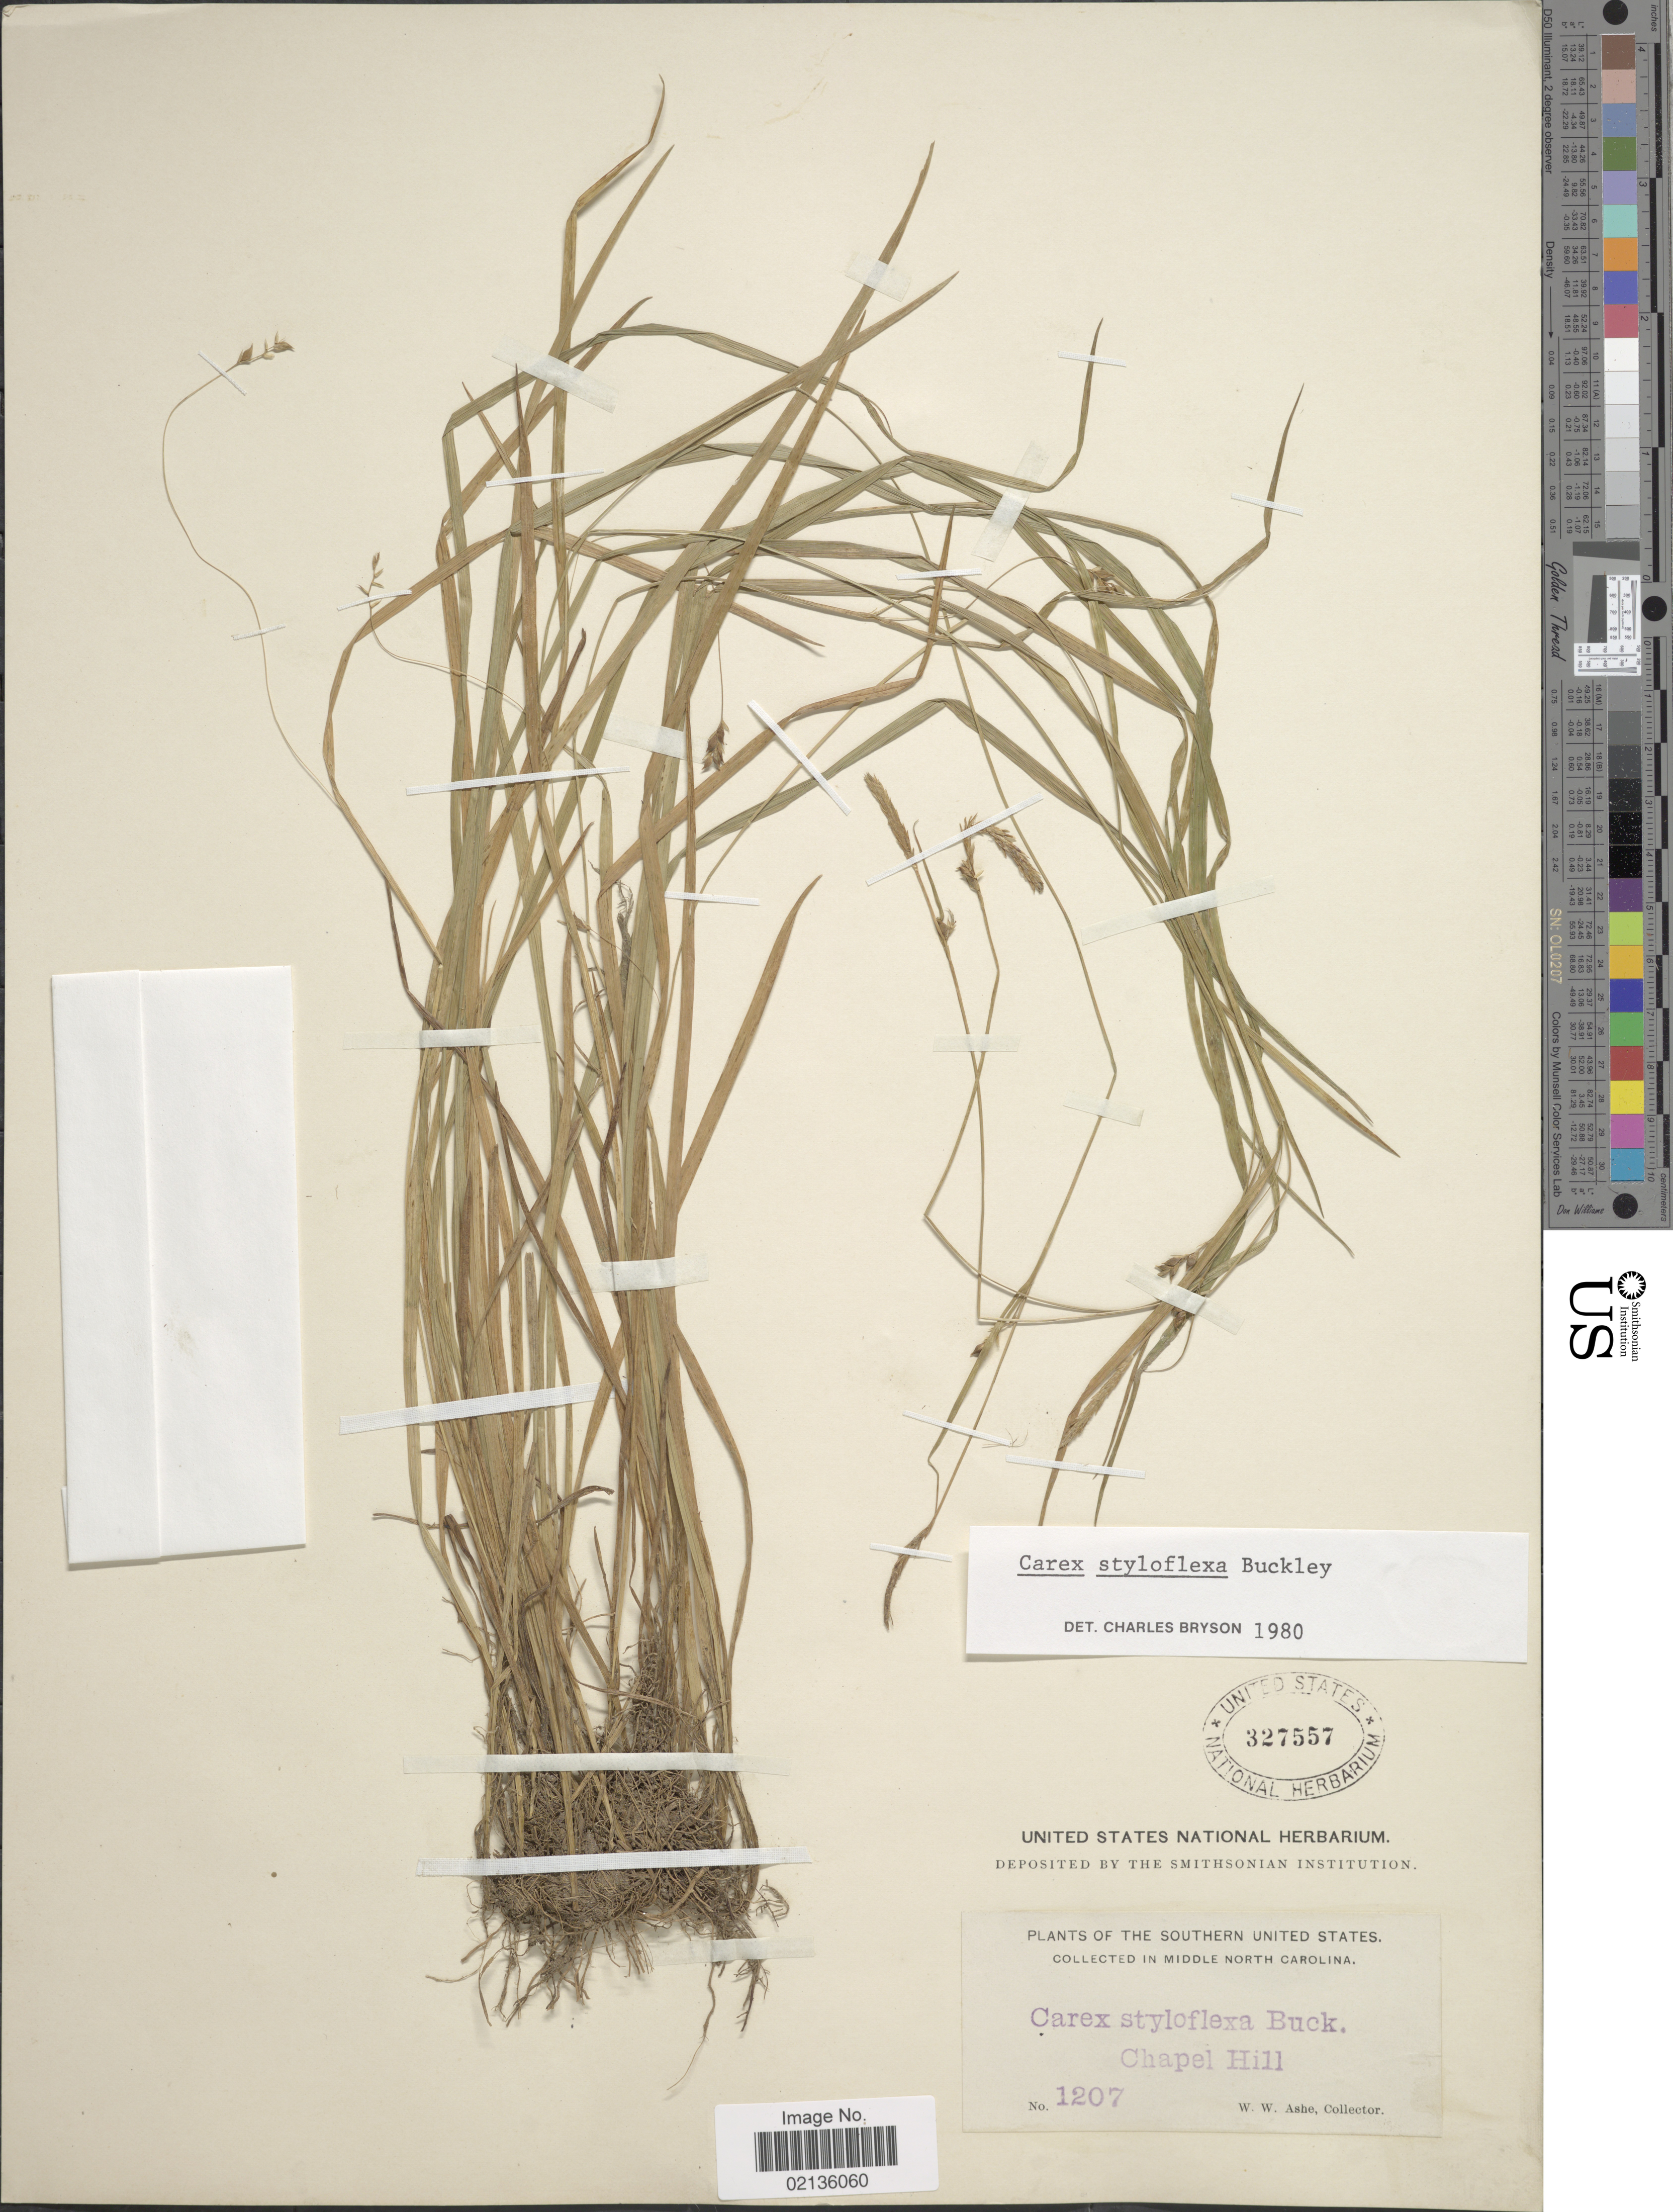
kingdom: Plantae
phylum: Tracheophyta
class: Liliopsida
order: Poales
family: Cyperaceae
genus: Carex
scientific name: Carex styloflexa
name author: Buckley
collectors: W. W. Ashe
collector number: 1207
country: United States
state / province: North Carolina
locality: Middle North Carolina, Chapel Hill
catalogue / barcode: US 327557